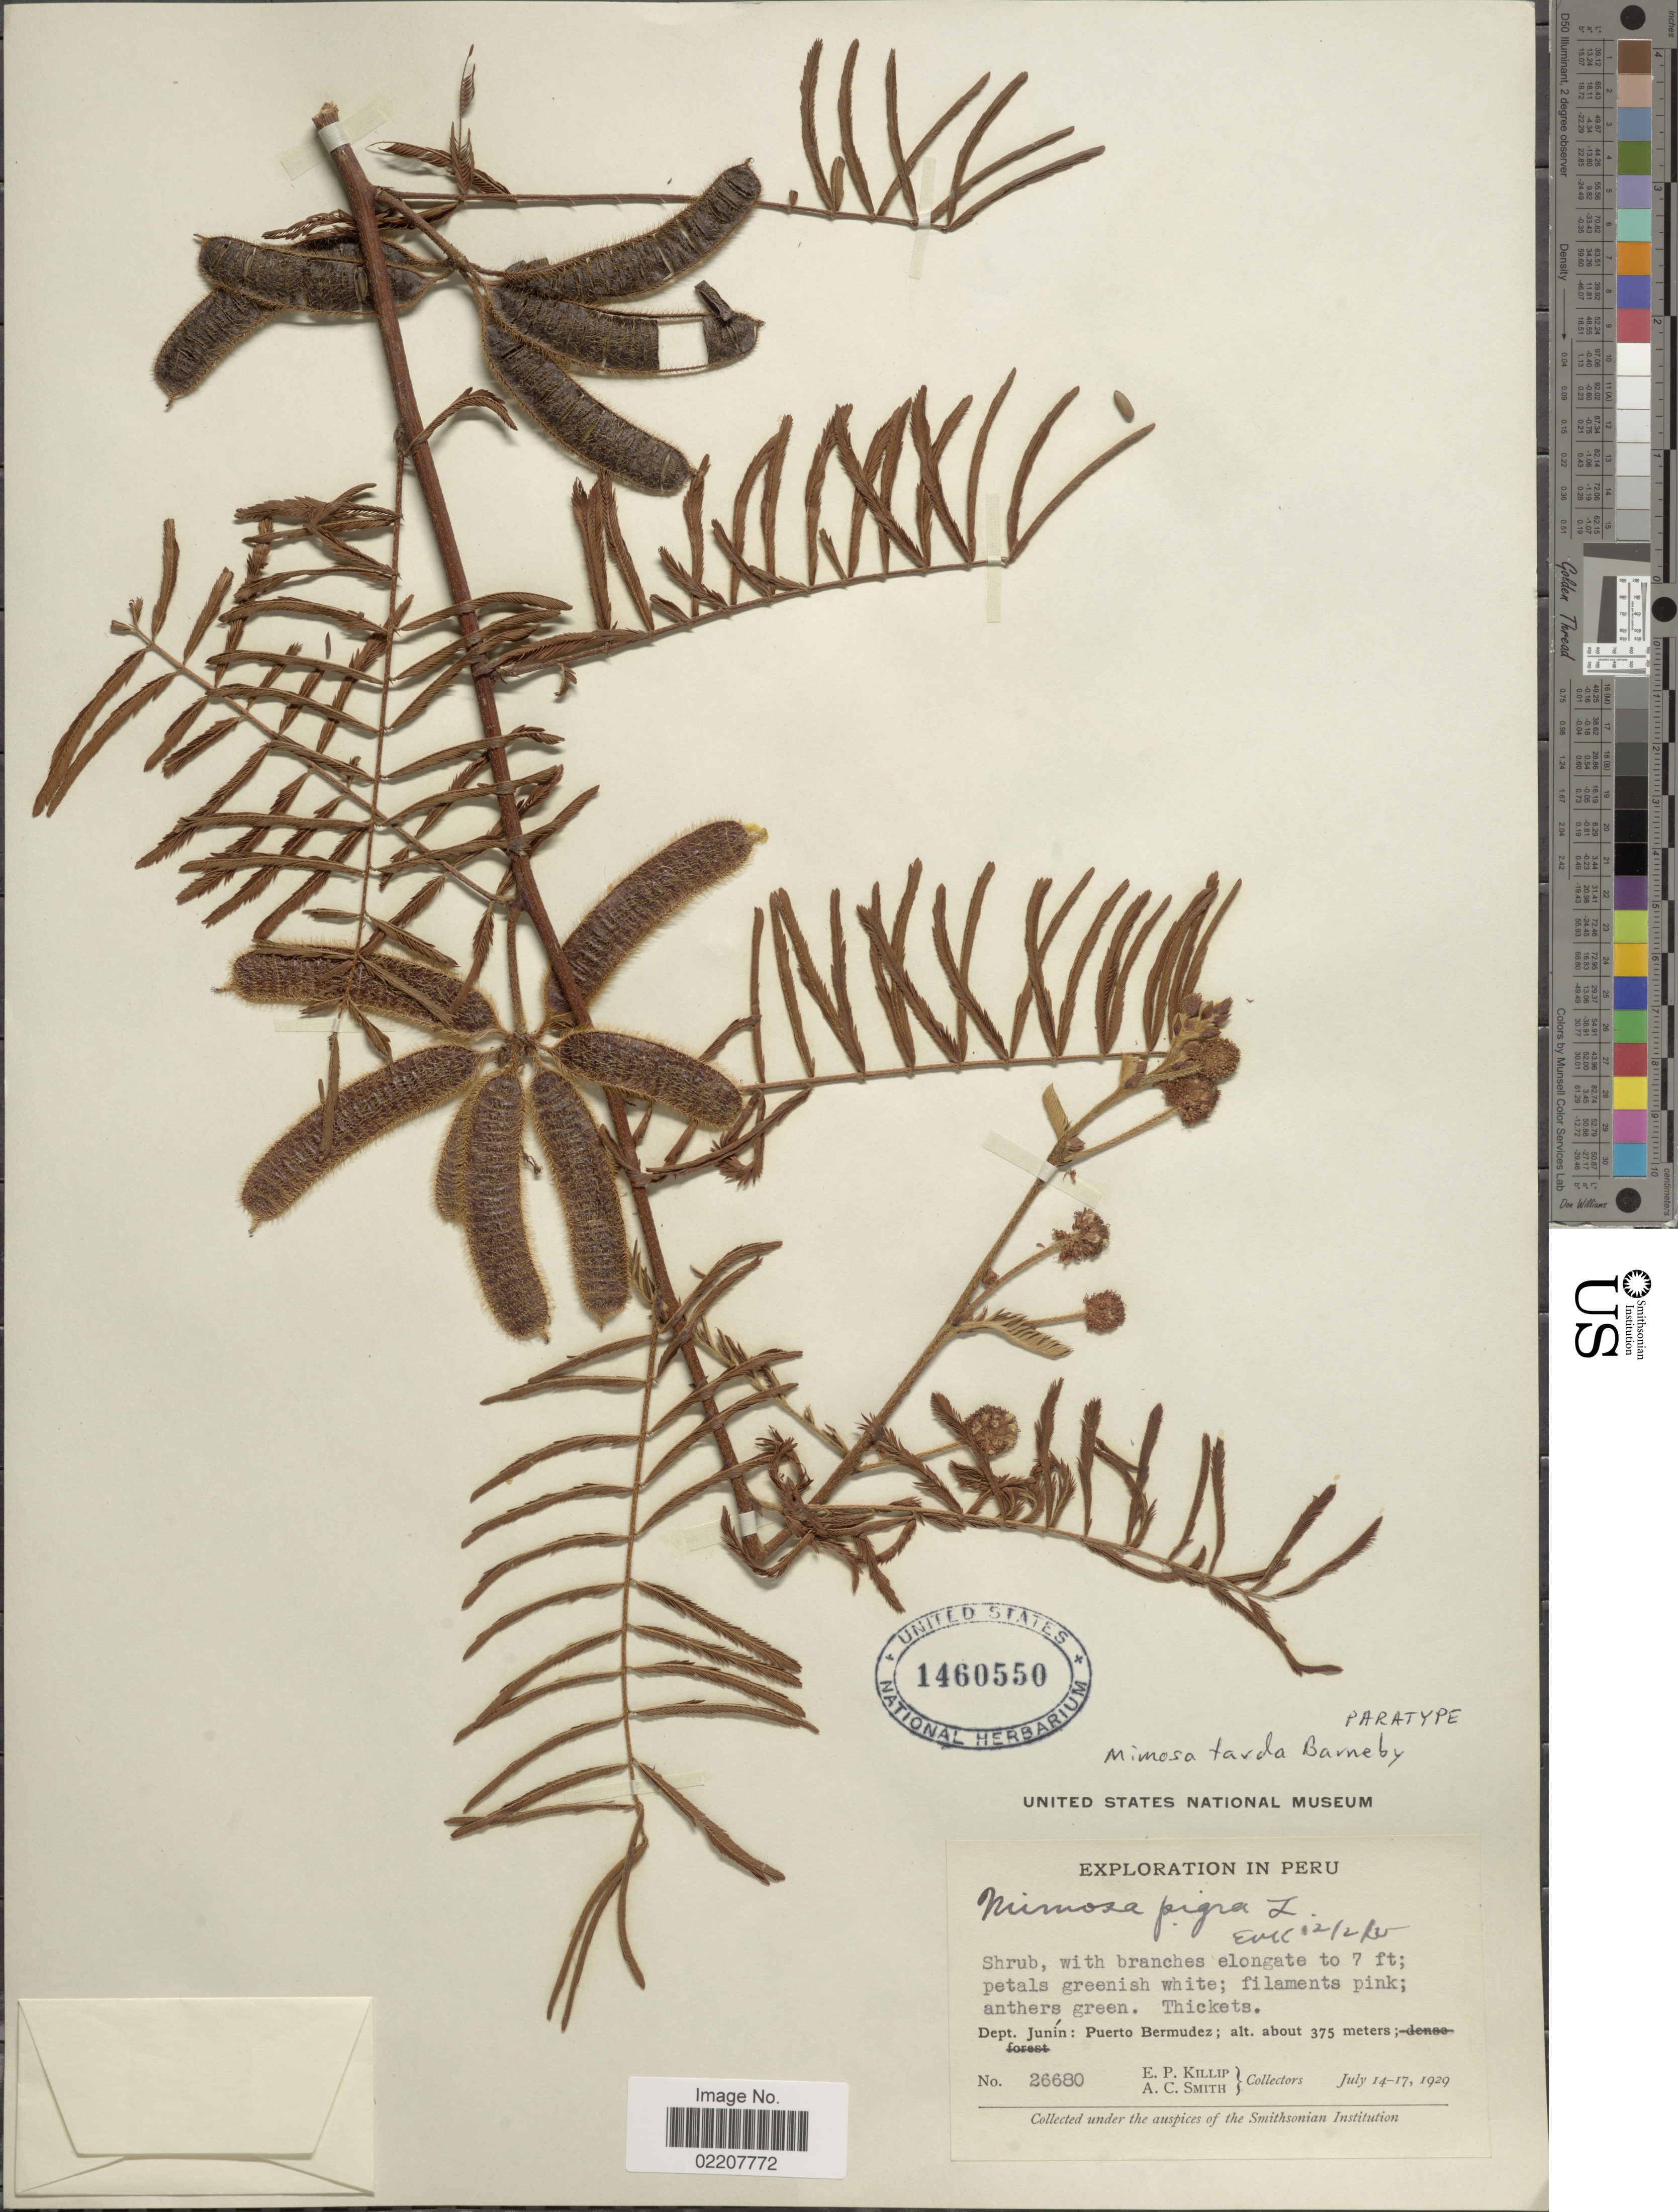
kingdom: Plantae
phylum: Tracheophyta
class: Magnoliopsida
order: Fabales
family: Fabaceae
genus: Mimosa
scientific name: Mimosa tarda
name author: Barneby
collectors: E. P. Killip & A. C. Smith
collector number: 26680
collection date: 1929-07-14/1929-07-17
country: Peru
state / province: Junín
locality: Dept. Junin: Puerto Bermudez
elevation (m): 375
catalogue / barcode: US 1460550